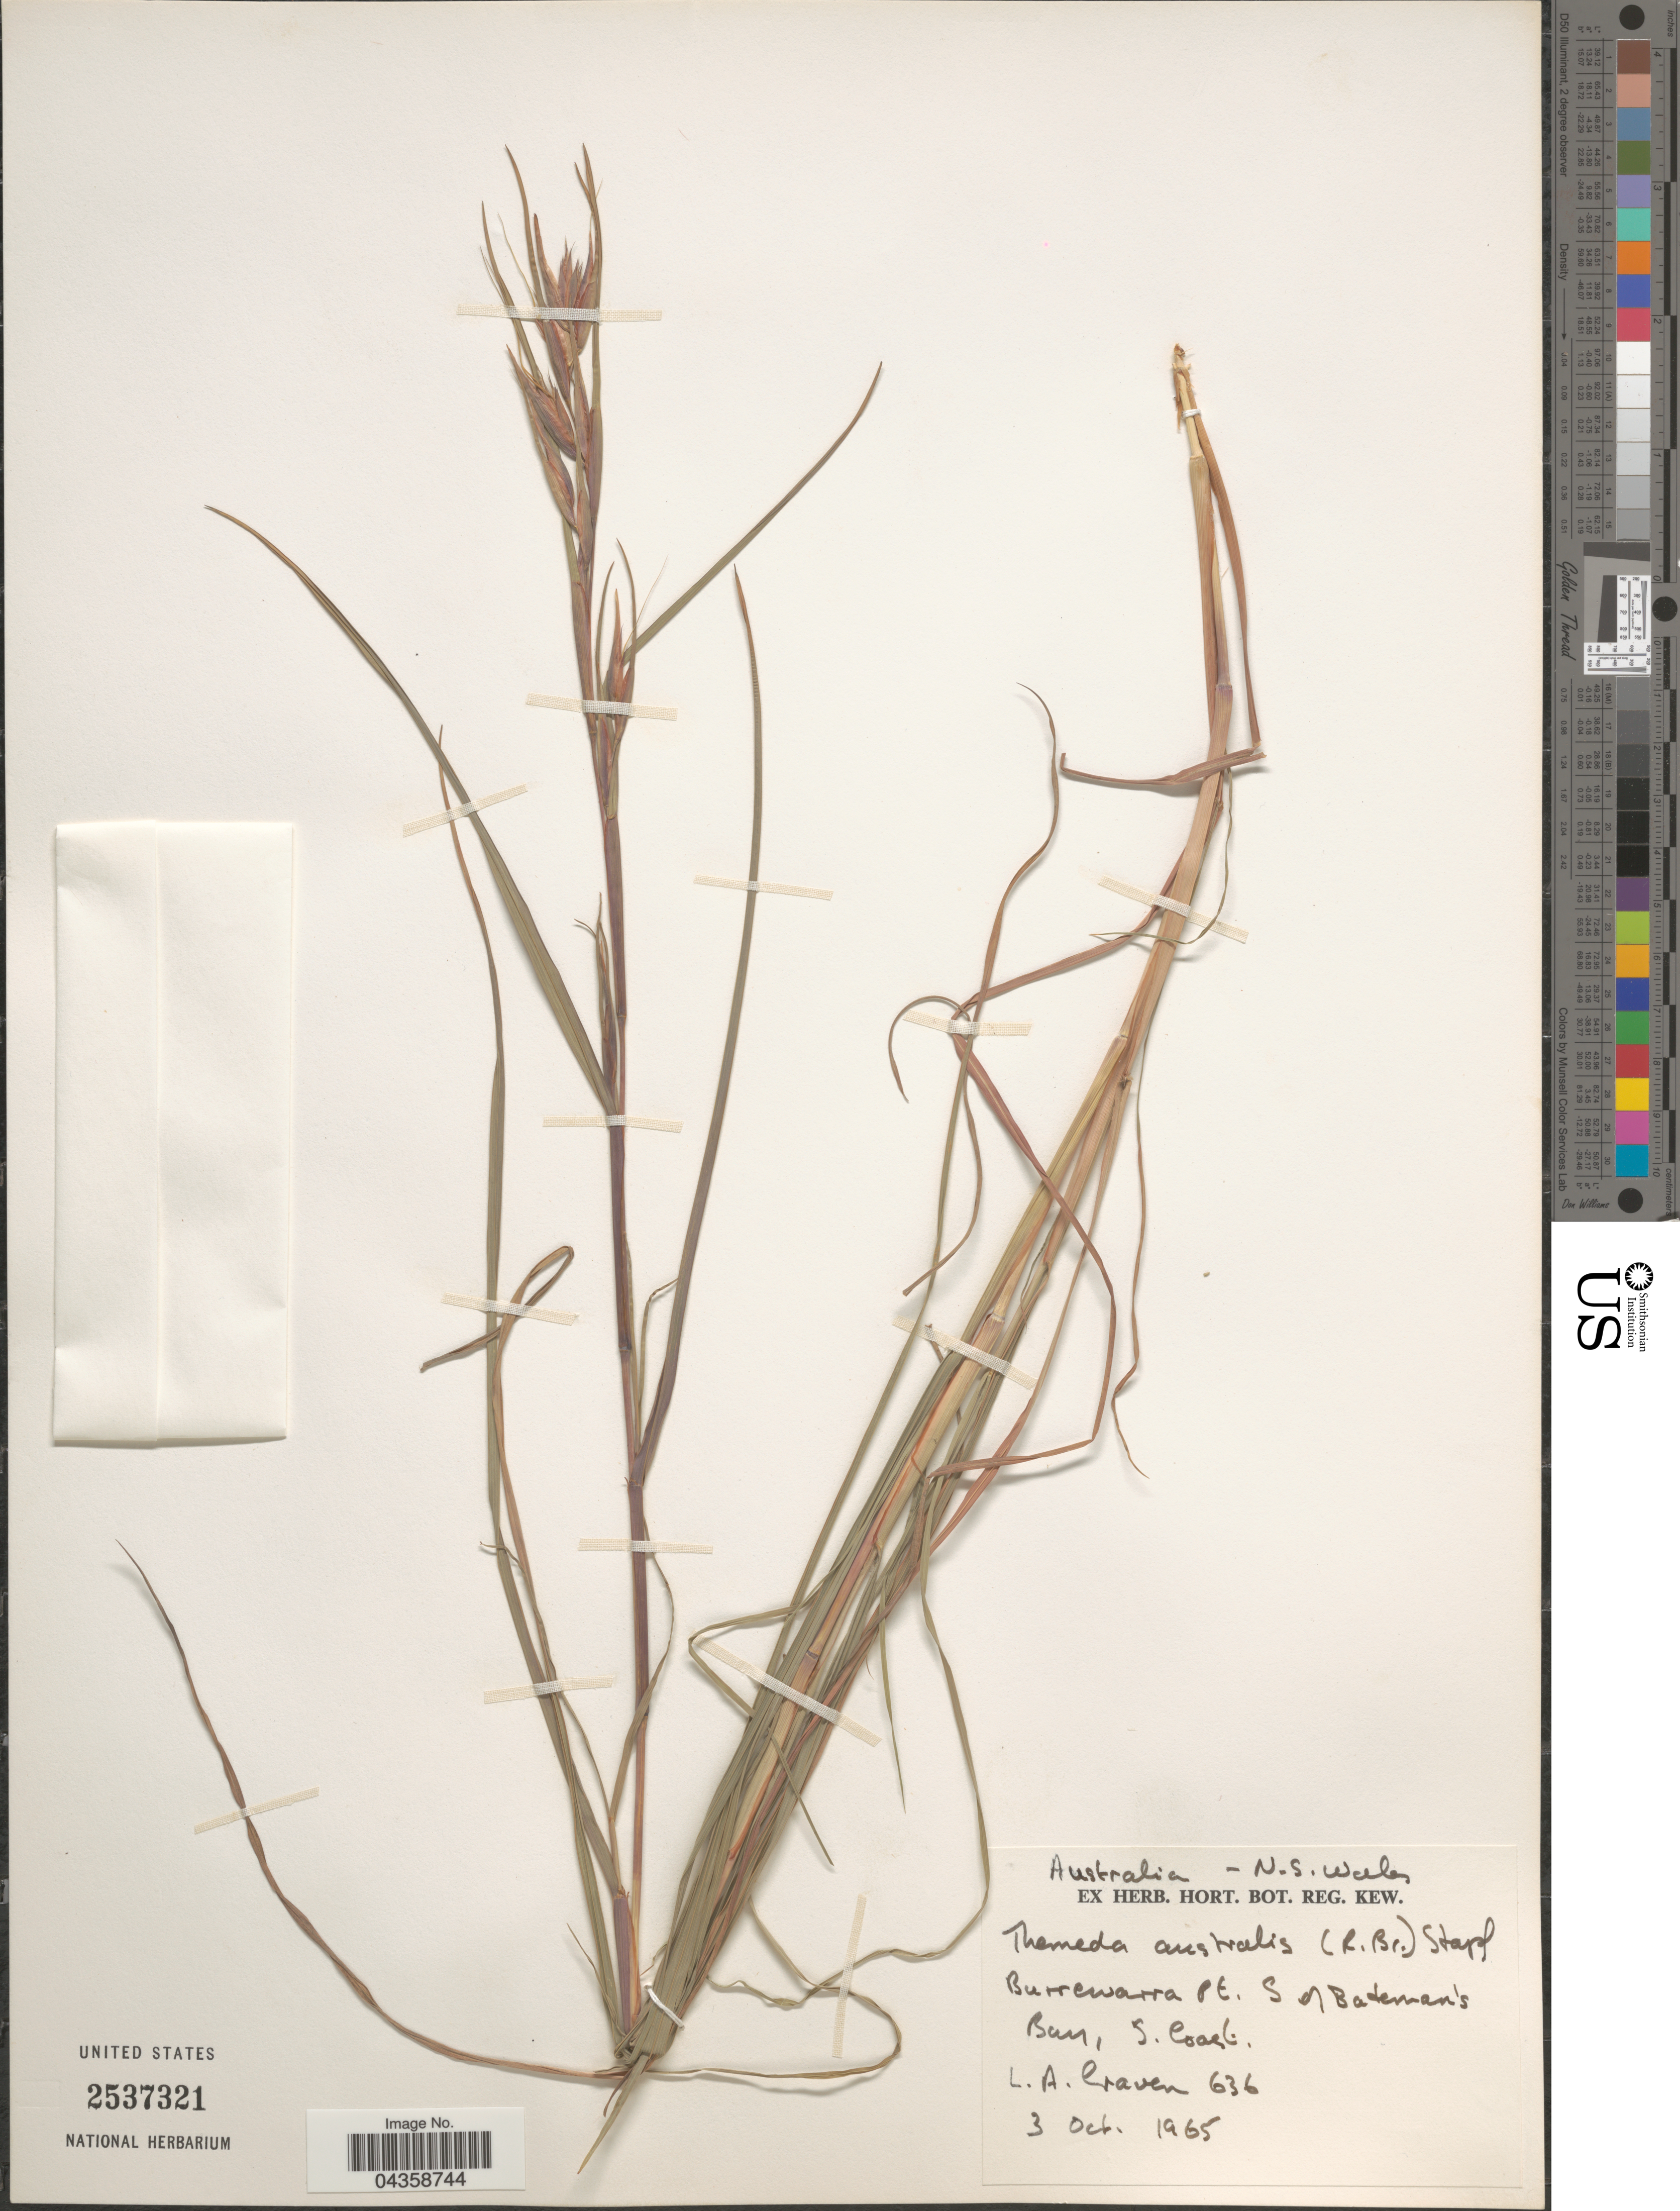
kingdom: Plantae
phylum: Tracheophyta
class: Liliopsida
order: Poales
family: Poaceae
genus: Themeda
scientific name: Themeda triandra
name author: Forssk.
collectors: L. A. Craven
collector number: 636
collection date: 1965-10-03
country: Australia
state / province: New South Wales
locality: Burrewarra Pt. S of Bateman's Bay, S. Coast.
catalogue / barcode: US 2537321